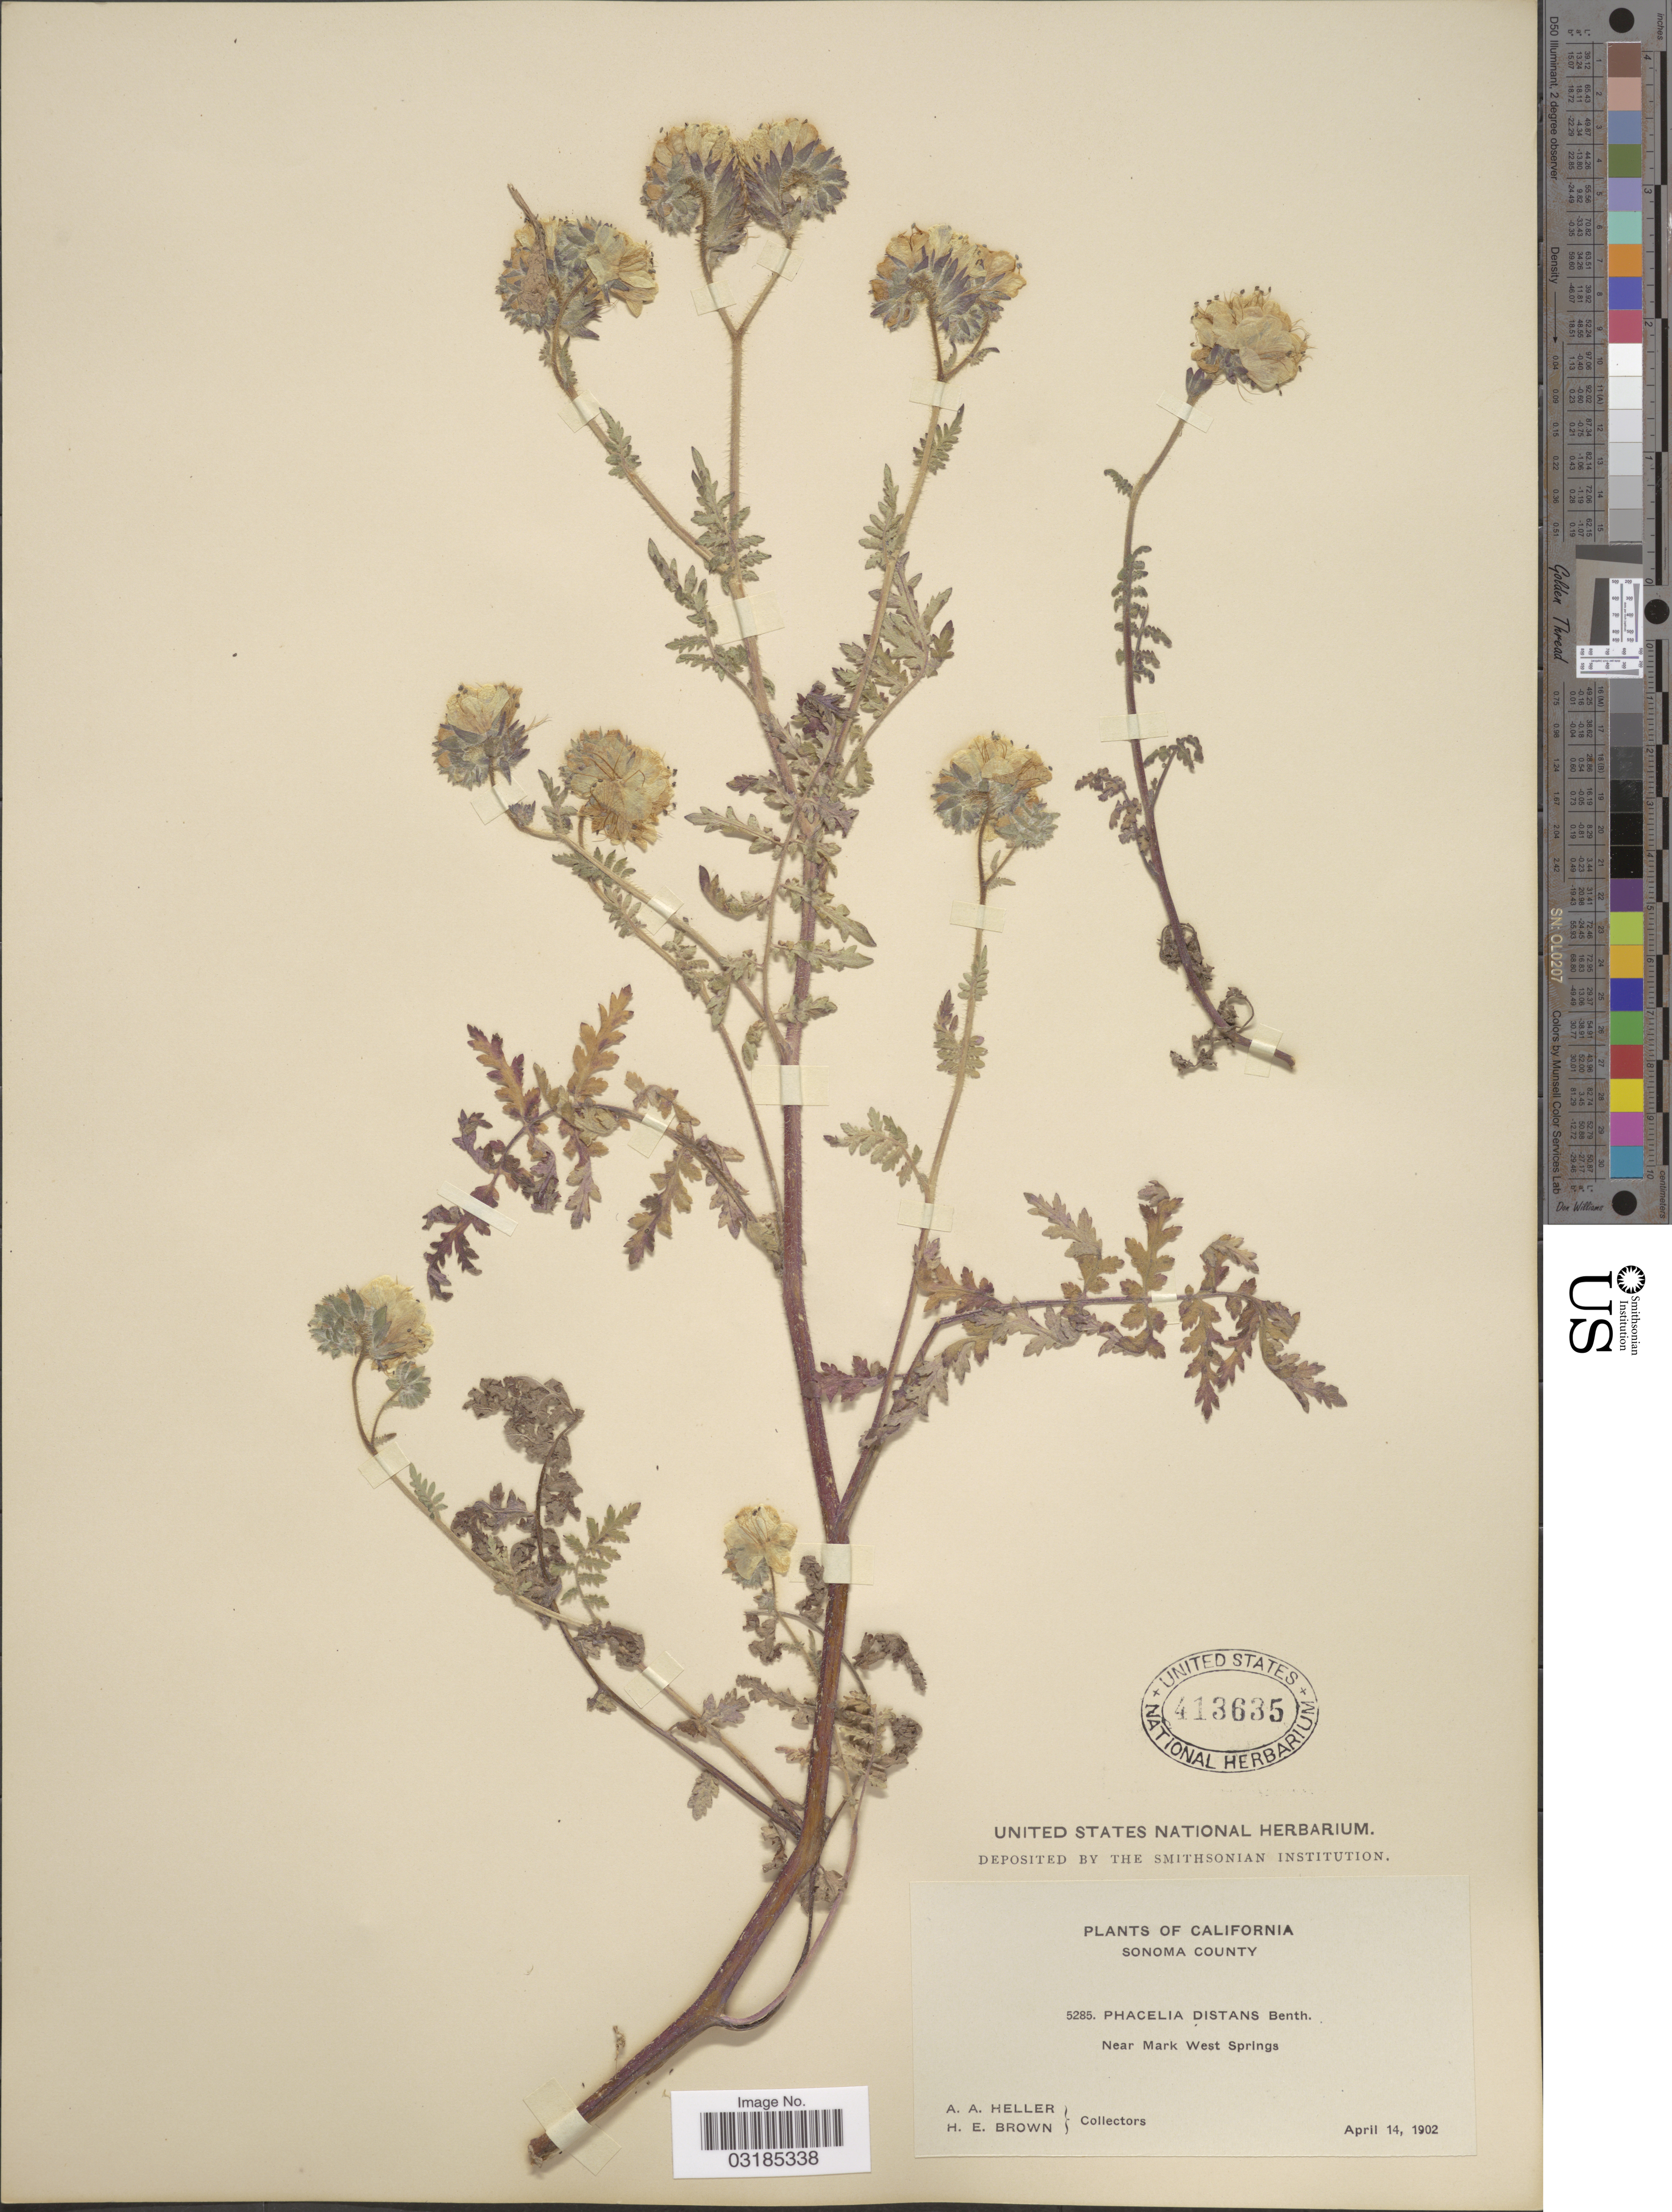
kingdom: Plantae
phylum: Tracheophyta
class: Magnoliopsida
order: Boraginales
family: Hydrophyllaceae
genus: Phacelia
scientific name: Phacelia distans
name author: Benth.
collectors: A. A. Heller & H. E. Brown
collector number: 5285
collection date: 1902-04-14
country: United States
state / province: California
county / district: Sonoma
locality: Sonoma County. Near Mark West Springs.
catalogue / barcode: US 413635